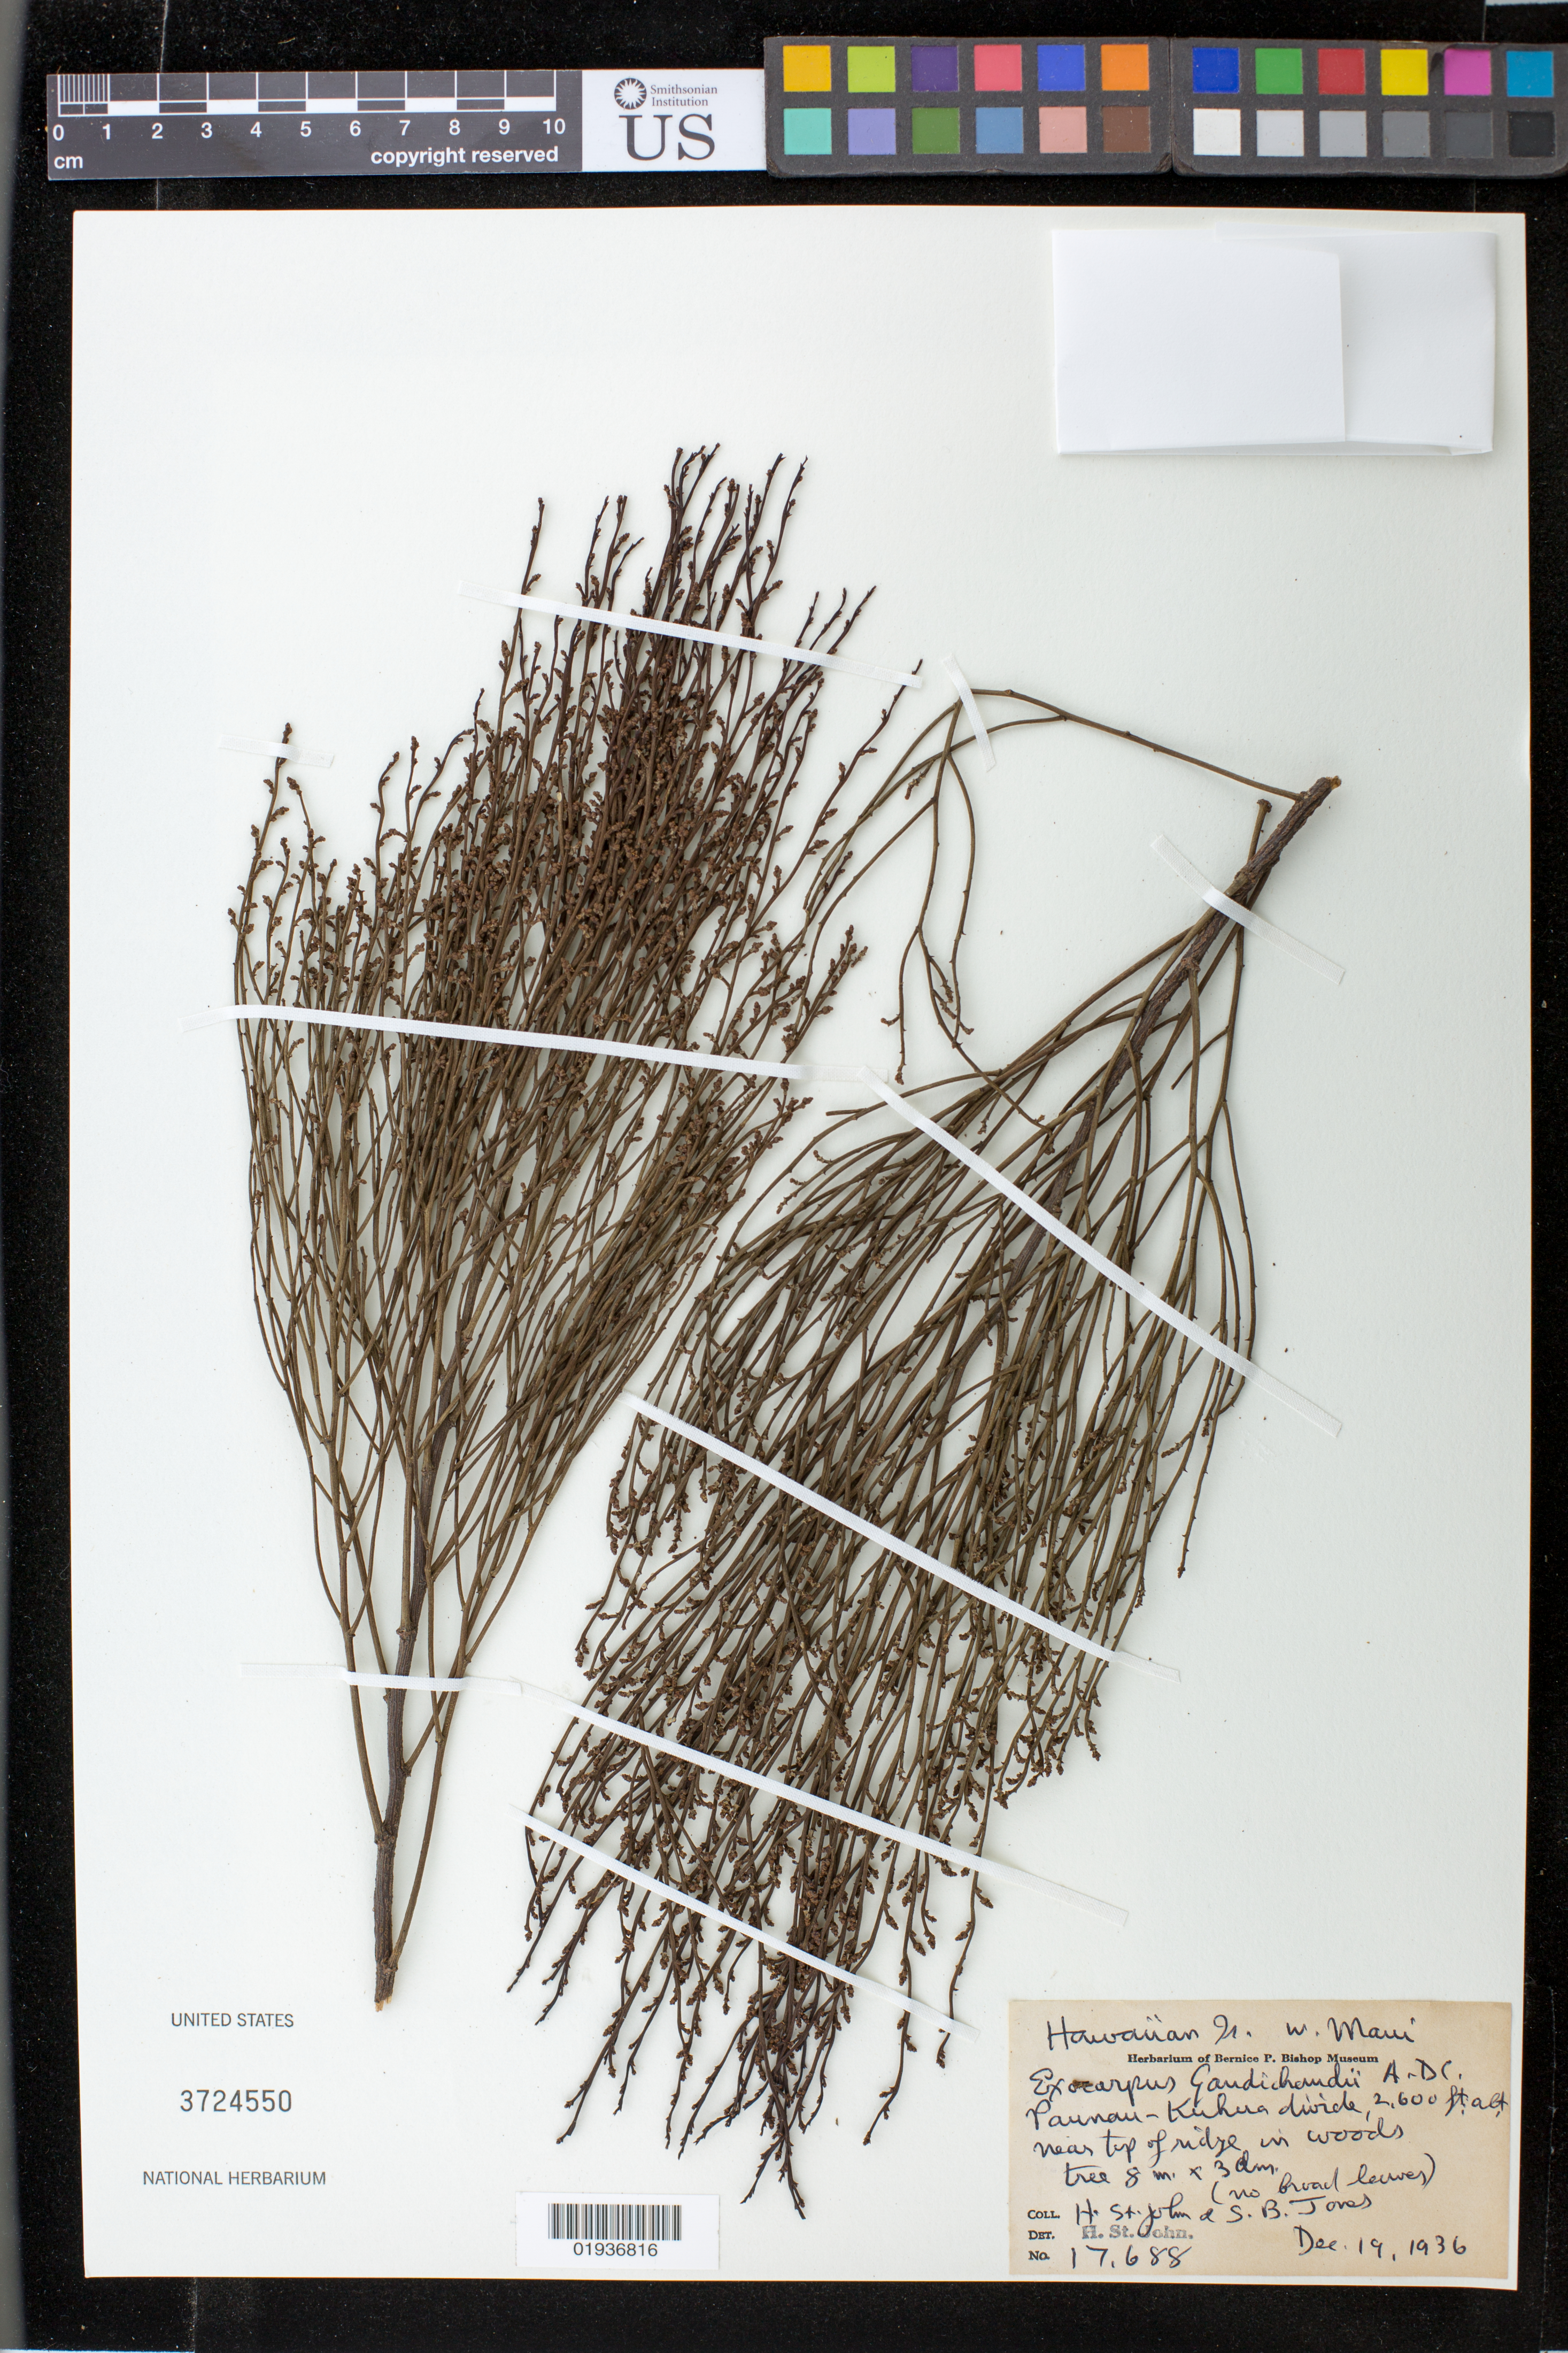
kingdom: Plantae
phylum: Tracheophyta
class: Magnoliopsida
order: Santalales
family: Santalaceae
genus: Exocarpos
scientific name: Exocarpos gaudichaudii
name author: A. DC.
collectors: H. St. John & S. B. Jones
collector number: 17688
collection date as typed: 19 Dec 1936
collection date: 1936-12-19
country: United States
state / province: Hawaii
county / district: Maui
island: Maui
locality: W. Maui, Paunau-Kuhua divide.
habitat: Woods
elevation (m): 792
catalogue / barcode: US 3724550